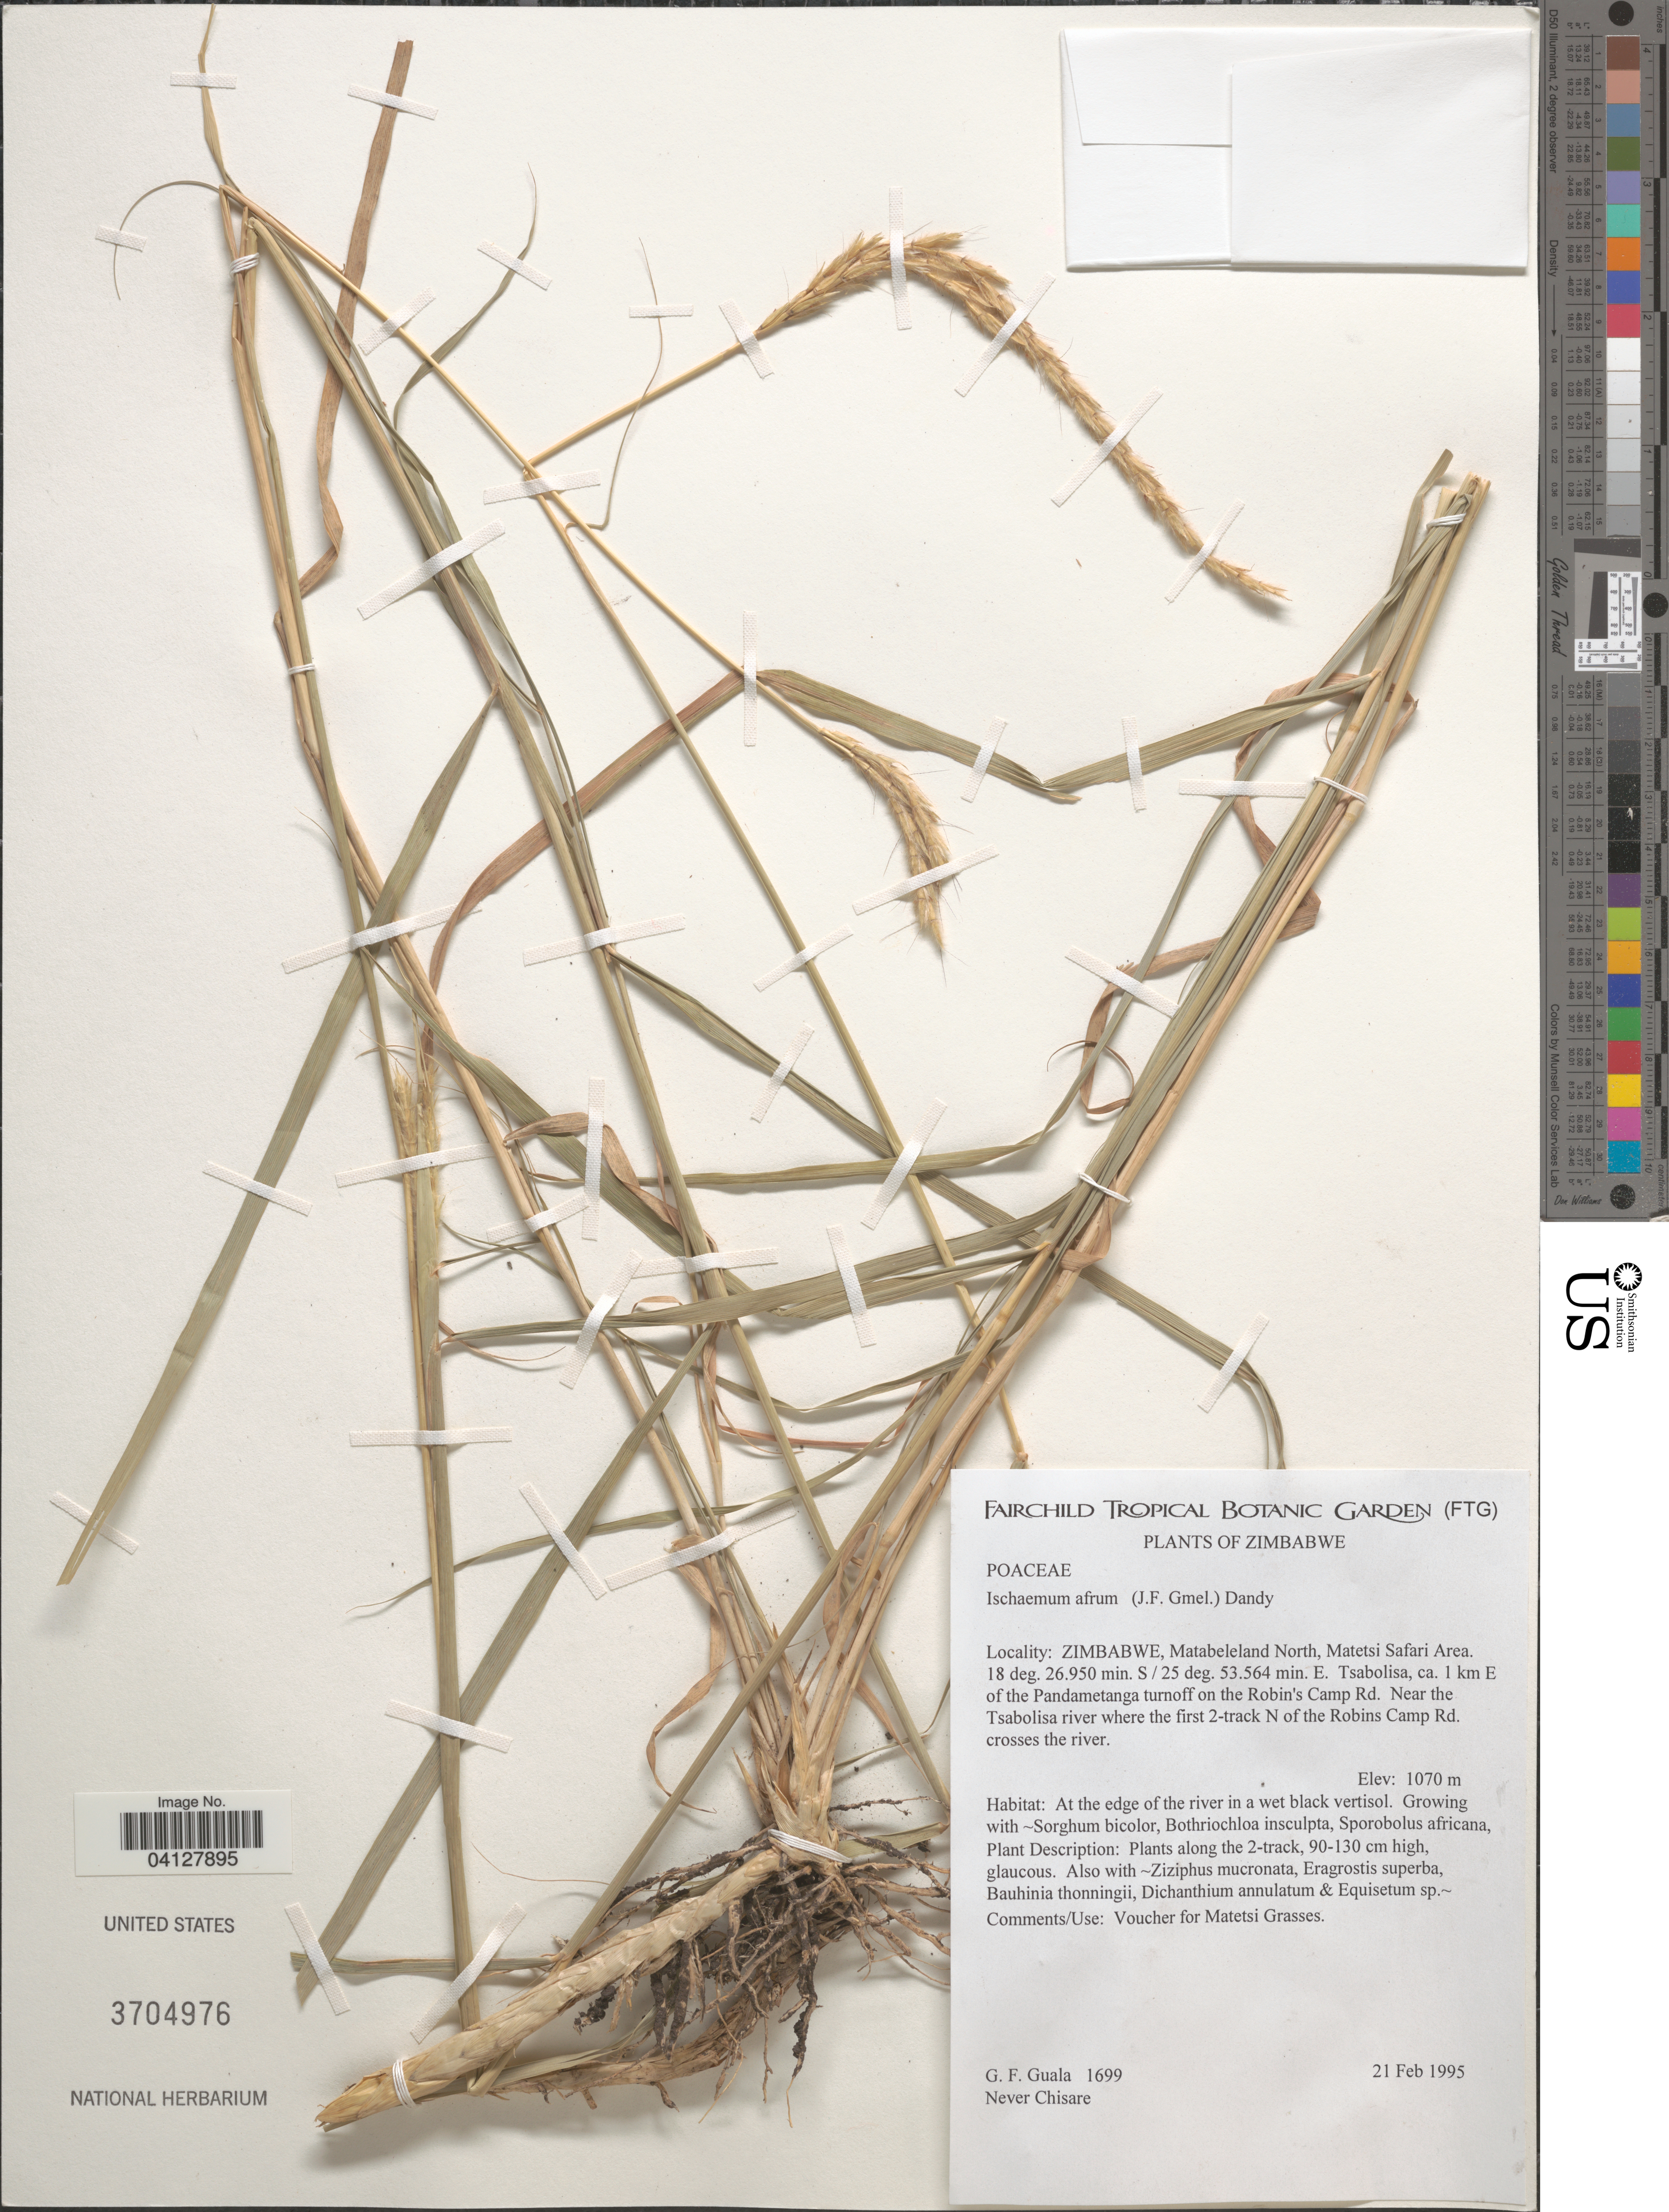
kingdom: Plantae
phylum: Tracheophyta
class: Liliopsida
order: Poales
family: Poaceae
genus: Ischaemum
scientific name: Ischaemum afrum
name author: (J.F. Gmel.) Dandy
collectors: G. Guala & N. Chisare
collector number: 1699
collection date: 1995-02-21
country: Zimbabwe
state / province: Matabeleland North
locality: Matetsi Safari Area. Tsabolisa, ca. 1 km E of the Pandametanga turnoff on the Robin's Camp Rd. Near the Tsabolisa river where the first 2-track N of the Robins Camp Rd. crosses the river.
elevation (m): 1070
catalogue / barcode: US 3704976